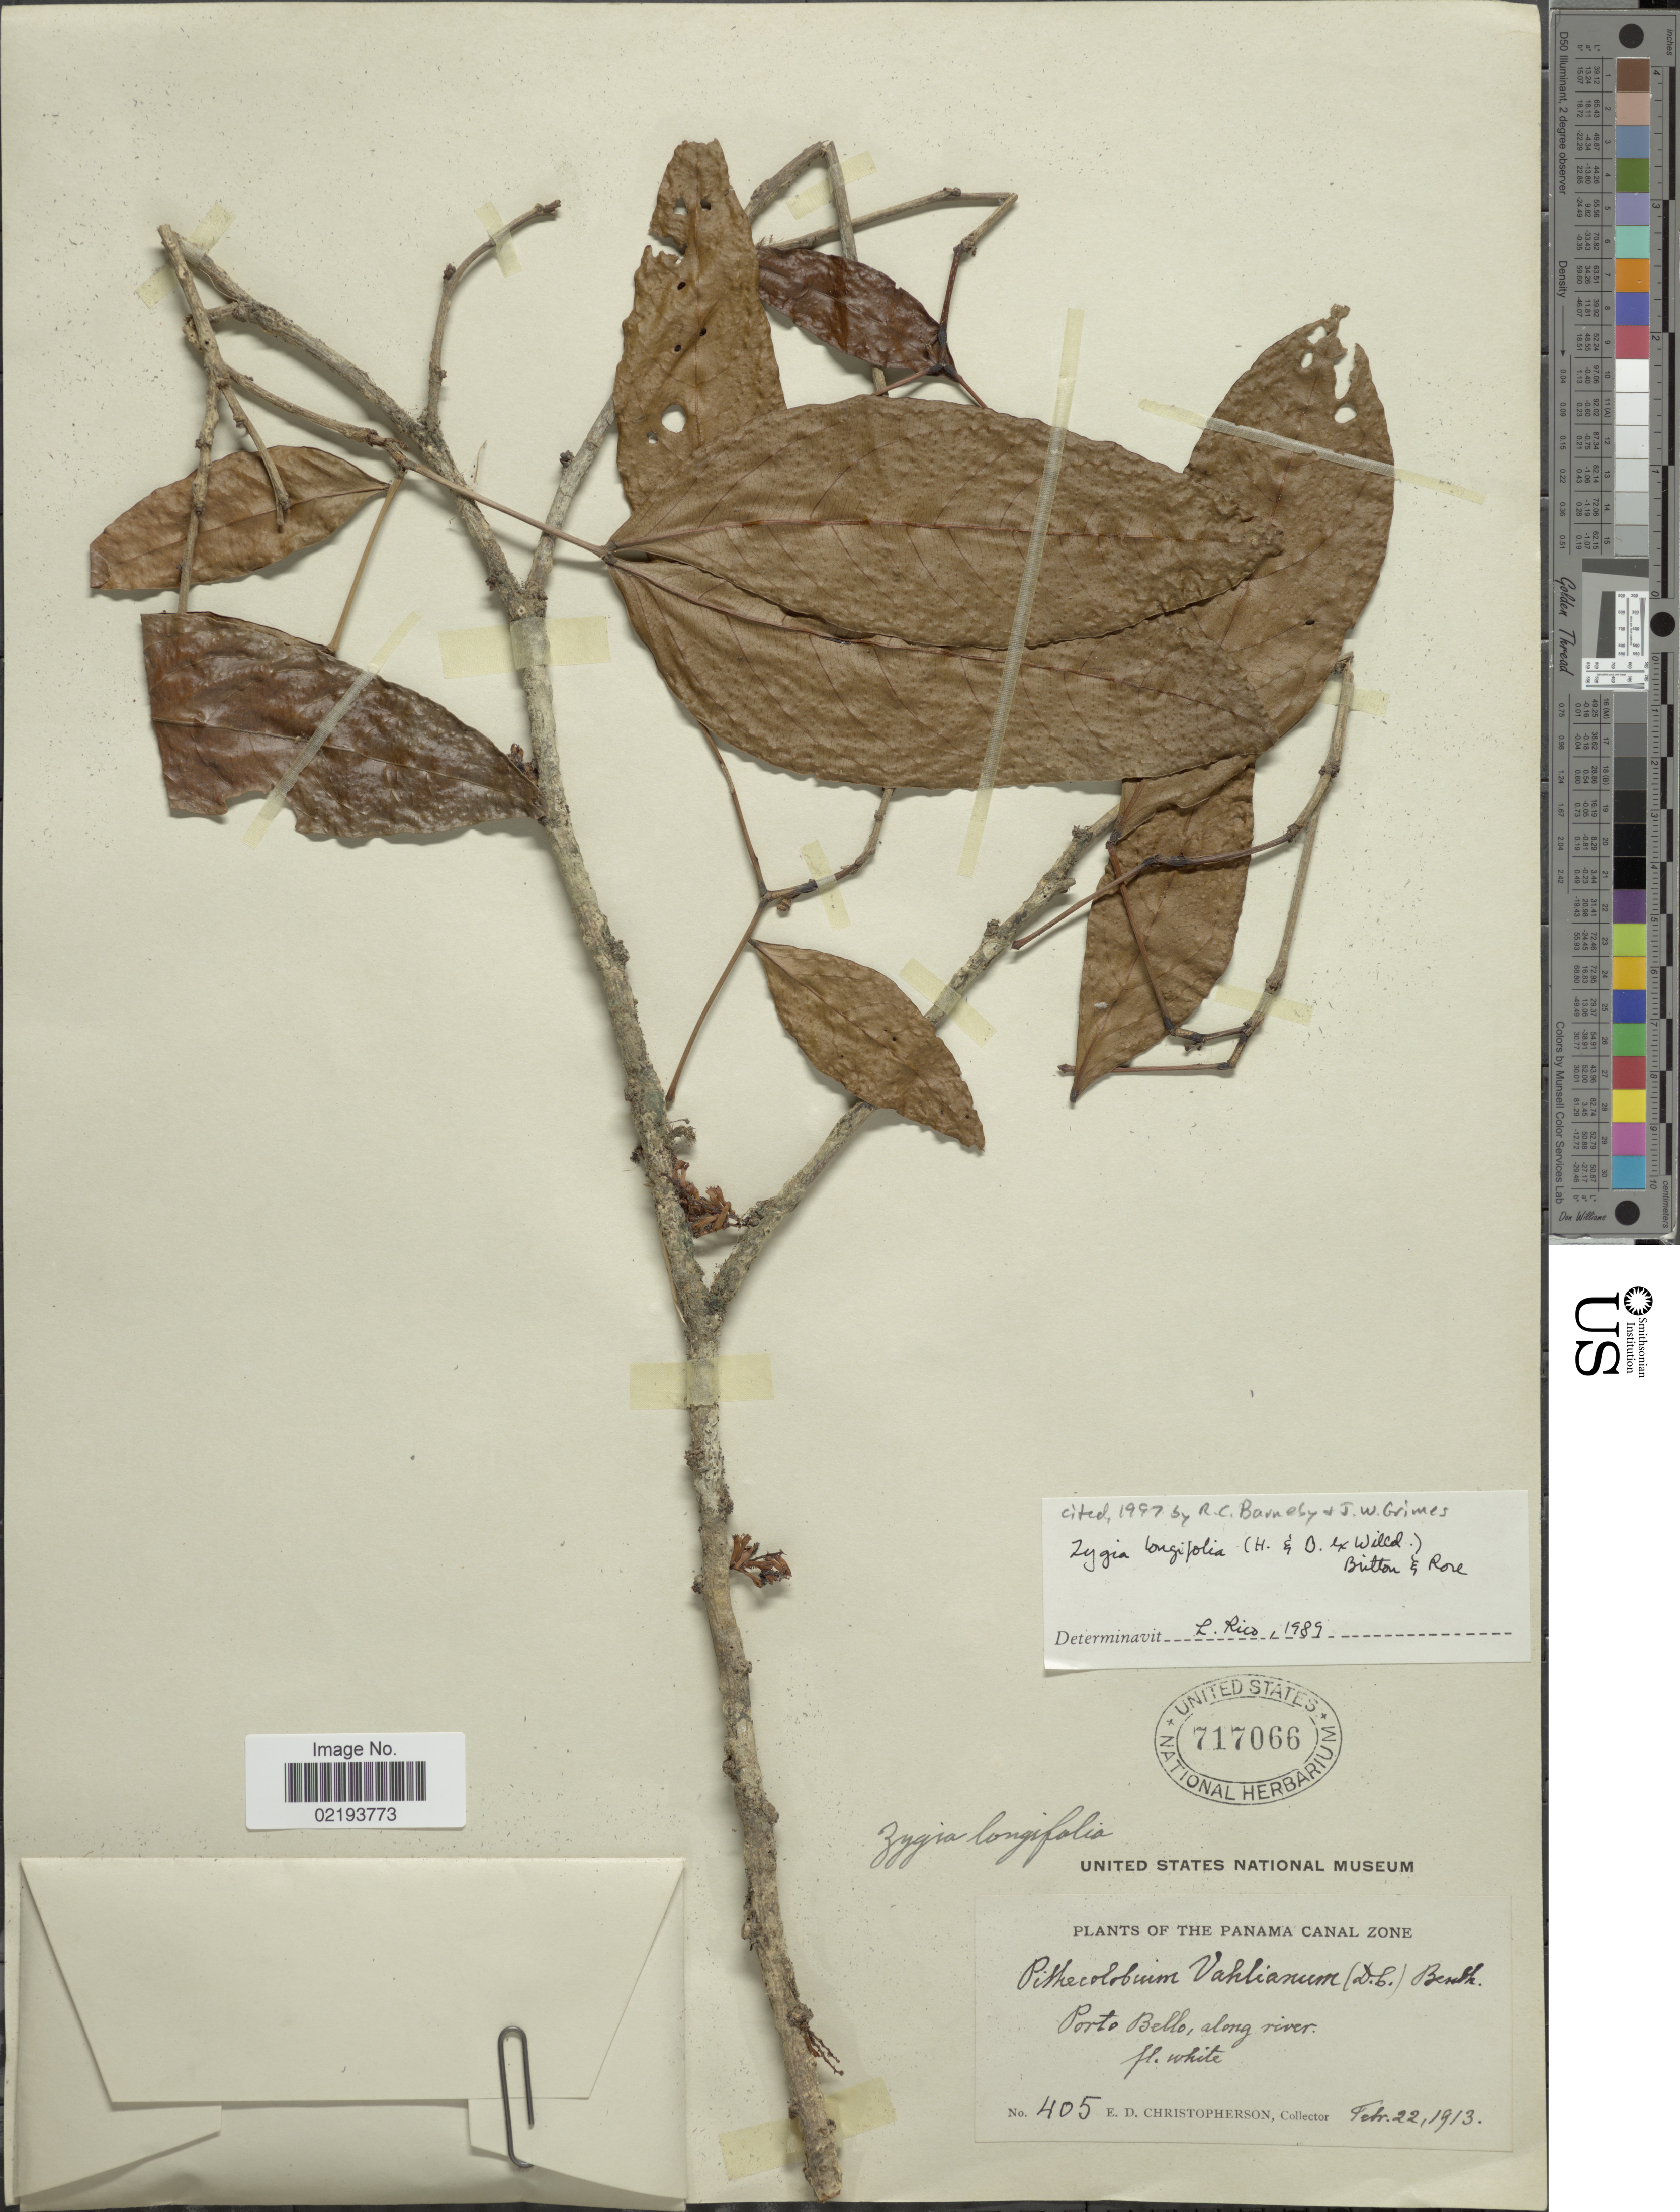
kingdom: Plantae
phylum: Tracheophyta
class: Magnoliopsida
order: Fabales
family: Fabaceae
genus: Zygia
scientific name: Zygia longifolia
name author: (Willd.) Britton & Rose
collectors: E. Christopherson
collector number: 405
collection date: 1913-02-22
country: Panama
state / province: Colón / Panamá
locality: The Panama Canal Zone, Porto Bello, along river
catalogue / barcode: US 717066